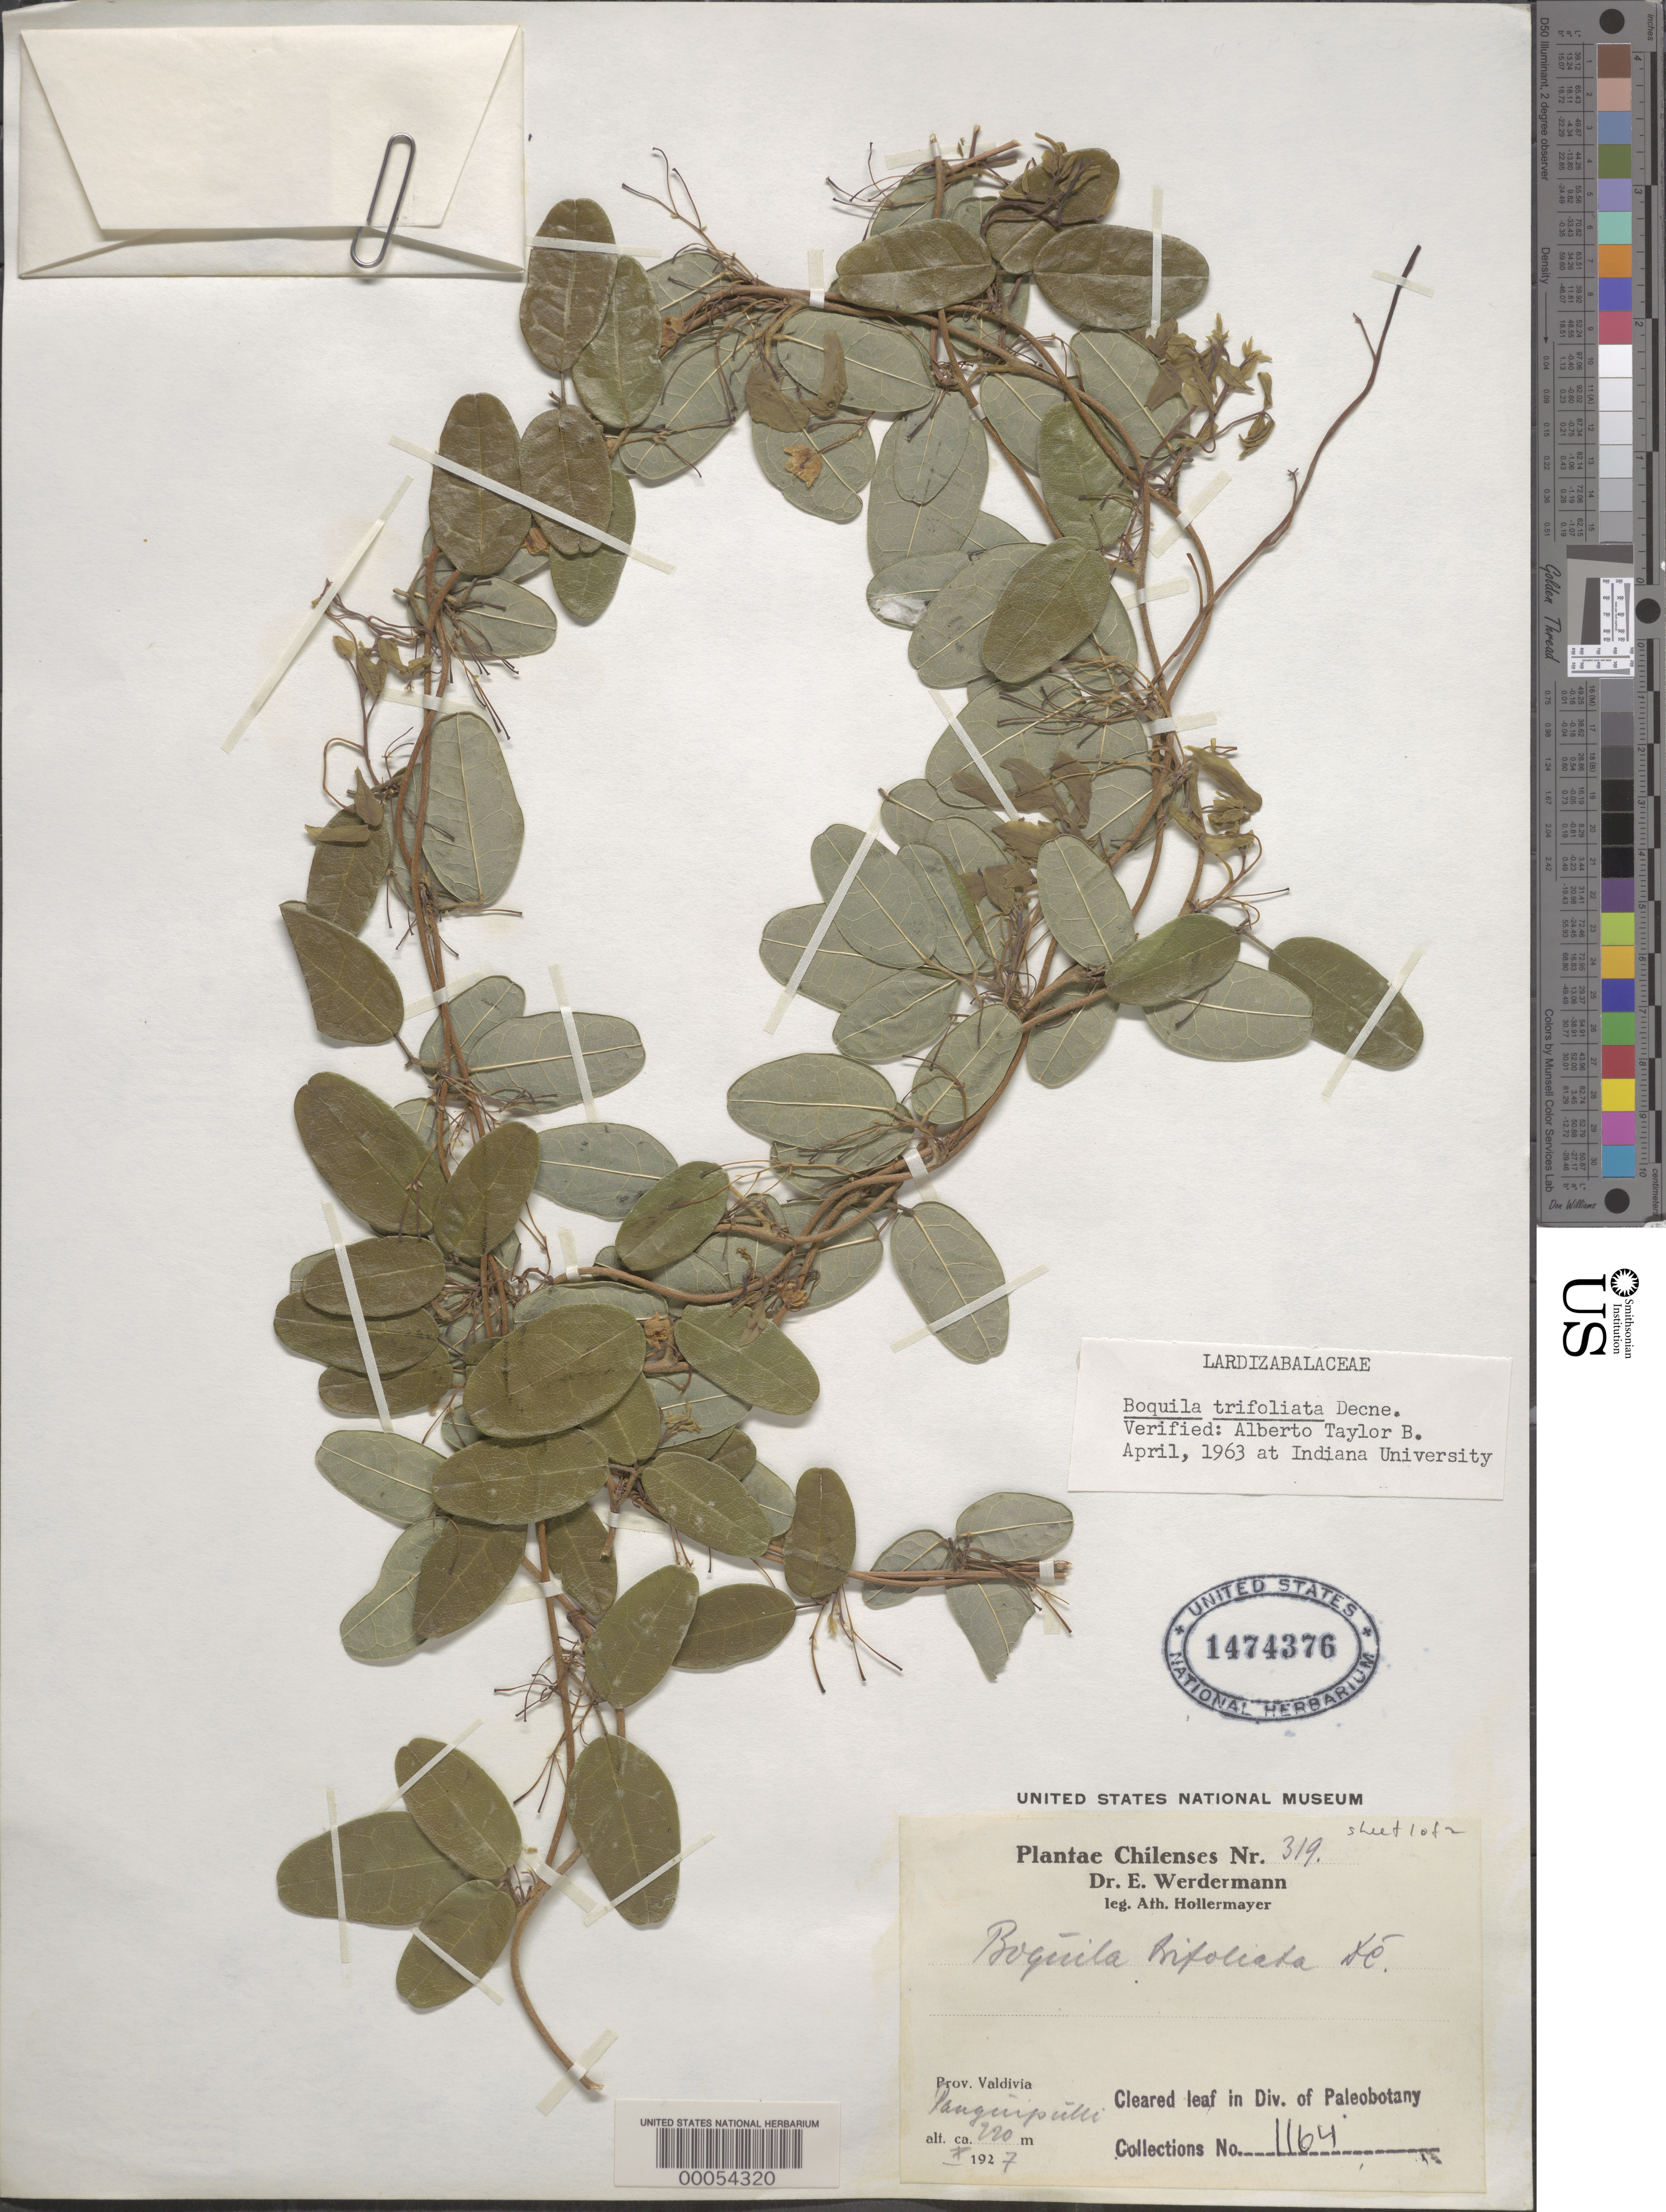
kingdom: Plantae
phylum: Tracheophyta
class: Magnoliopsida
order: Ranunculales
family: Lardizabalaceae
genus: Boquila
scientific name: Boquila trifoliolata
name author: (DC.) Decne.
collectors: E. Werdermann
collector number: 319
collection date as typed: Oct 1927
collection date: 1927-10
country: Chile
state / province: Los Lagos (X)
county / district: Valdivia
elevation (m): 220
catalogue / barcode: US 1474376